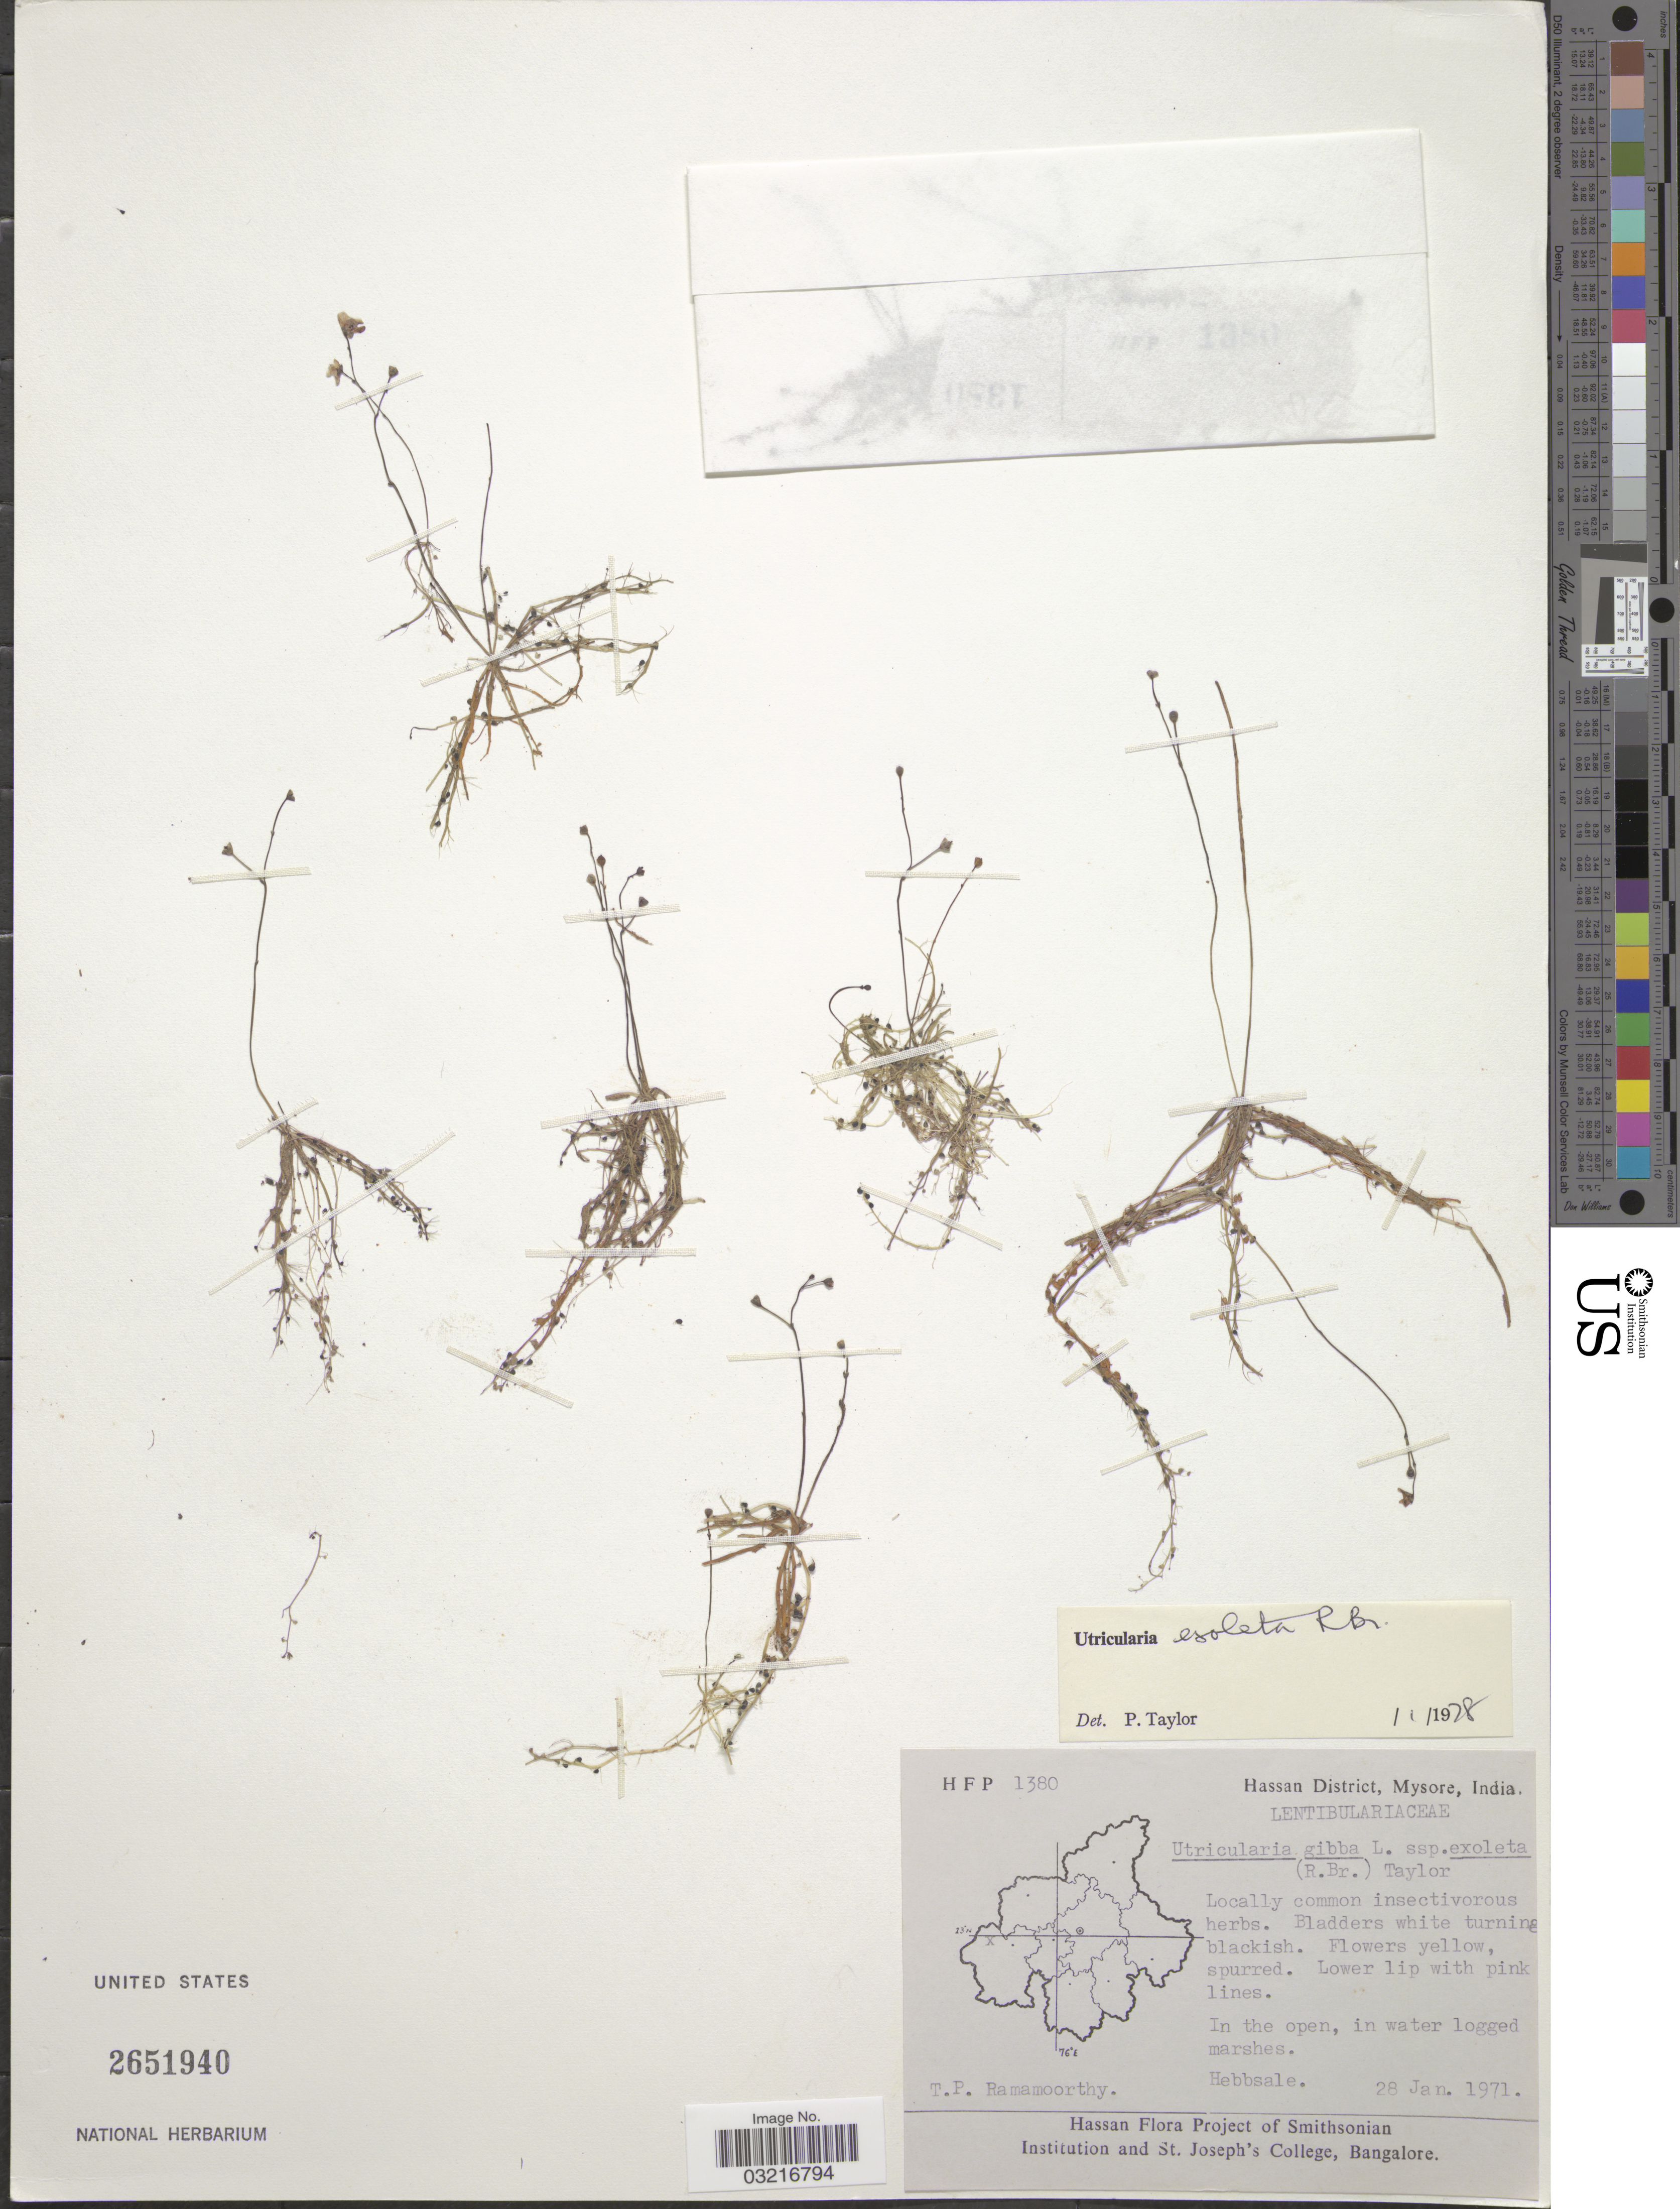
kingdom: Plantae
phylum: Tracheophyta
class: Magnoliopsida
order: Lamiales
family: Lentibulariaceae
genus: Utricularia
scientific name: Utricularia exoleta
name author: R. Br.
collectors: T. P. Ramamoorthy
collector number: HFP380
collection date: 1971-01-28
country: India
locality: Hassan District, Mysore, Hebbsale.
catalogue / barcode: US 2651940